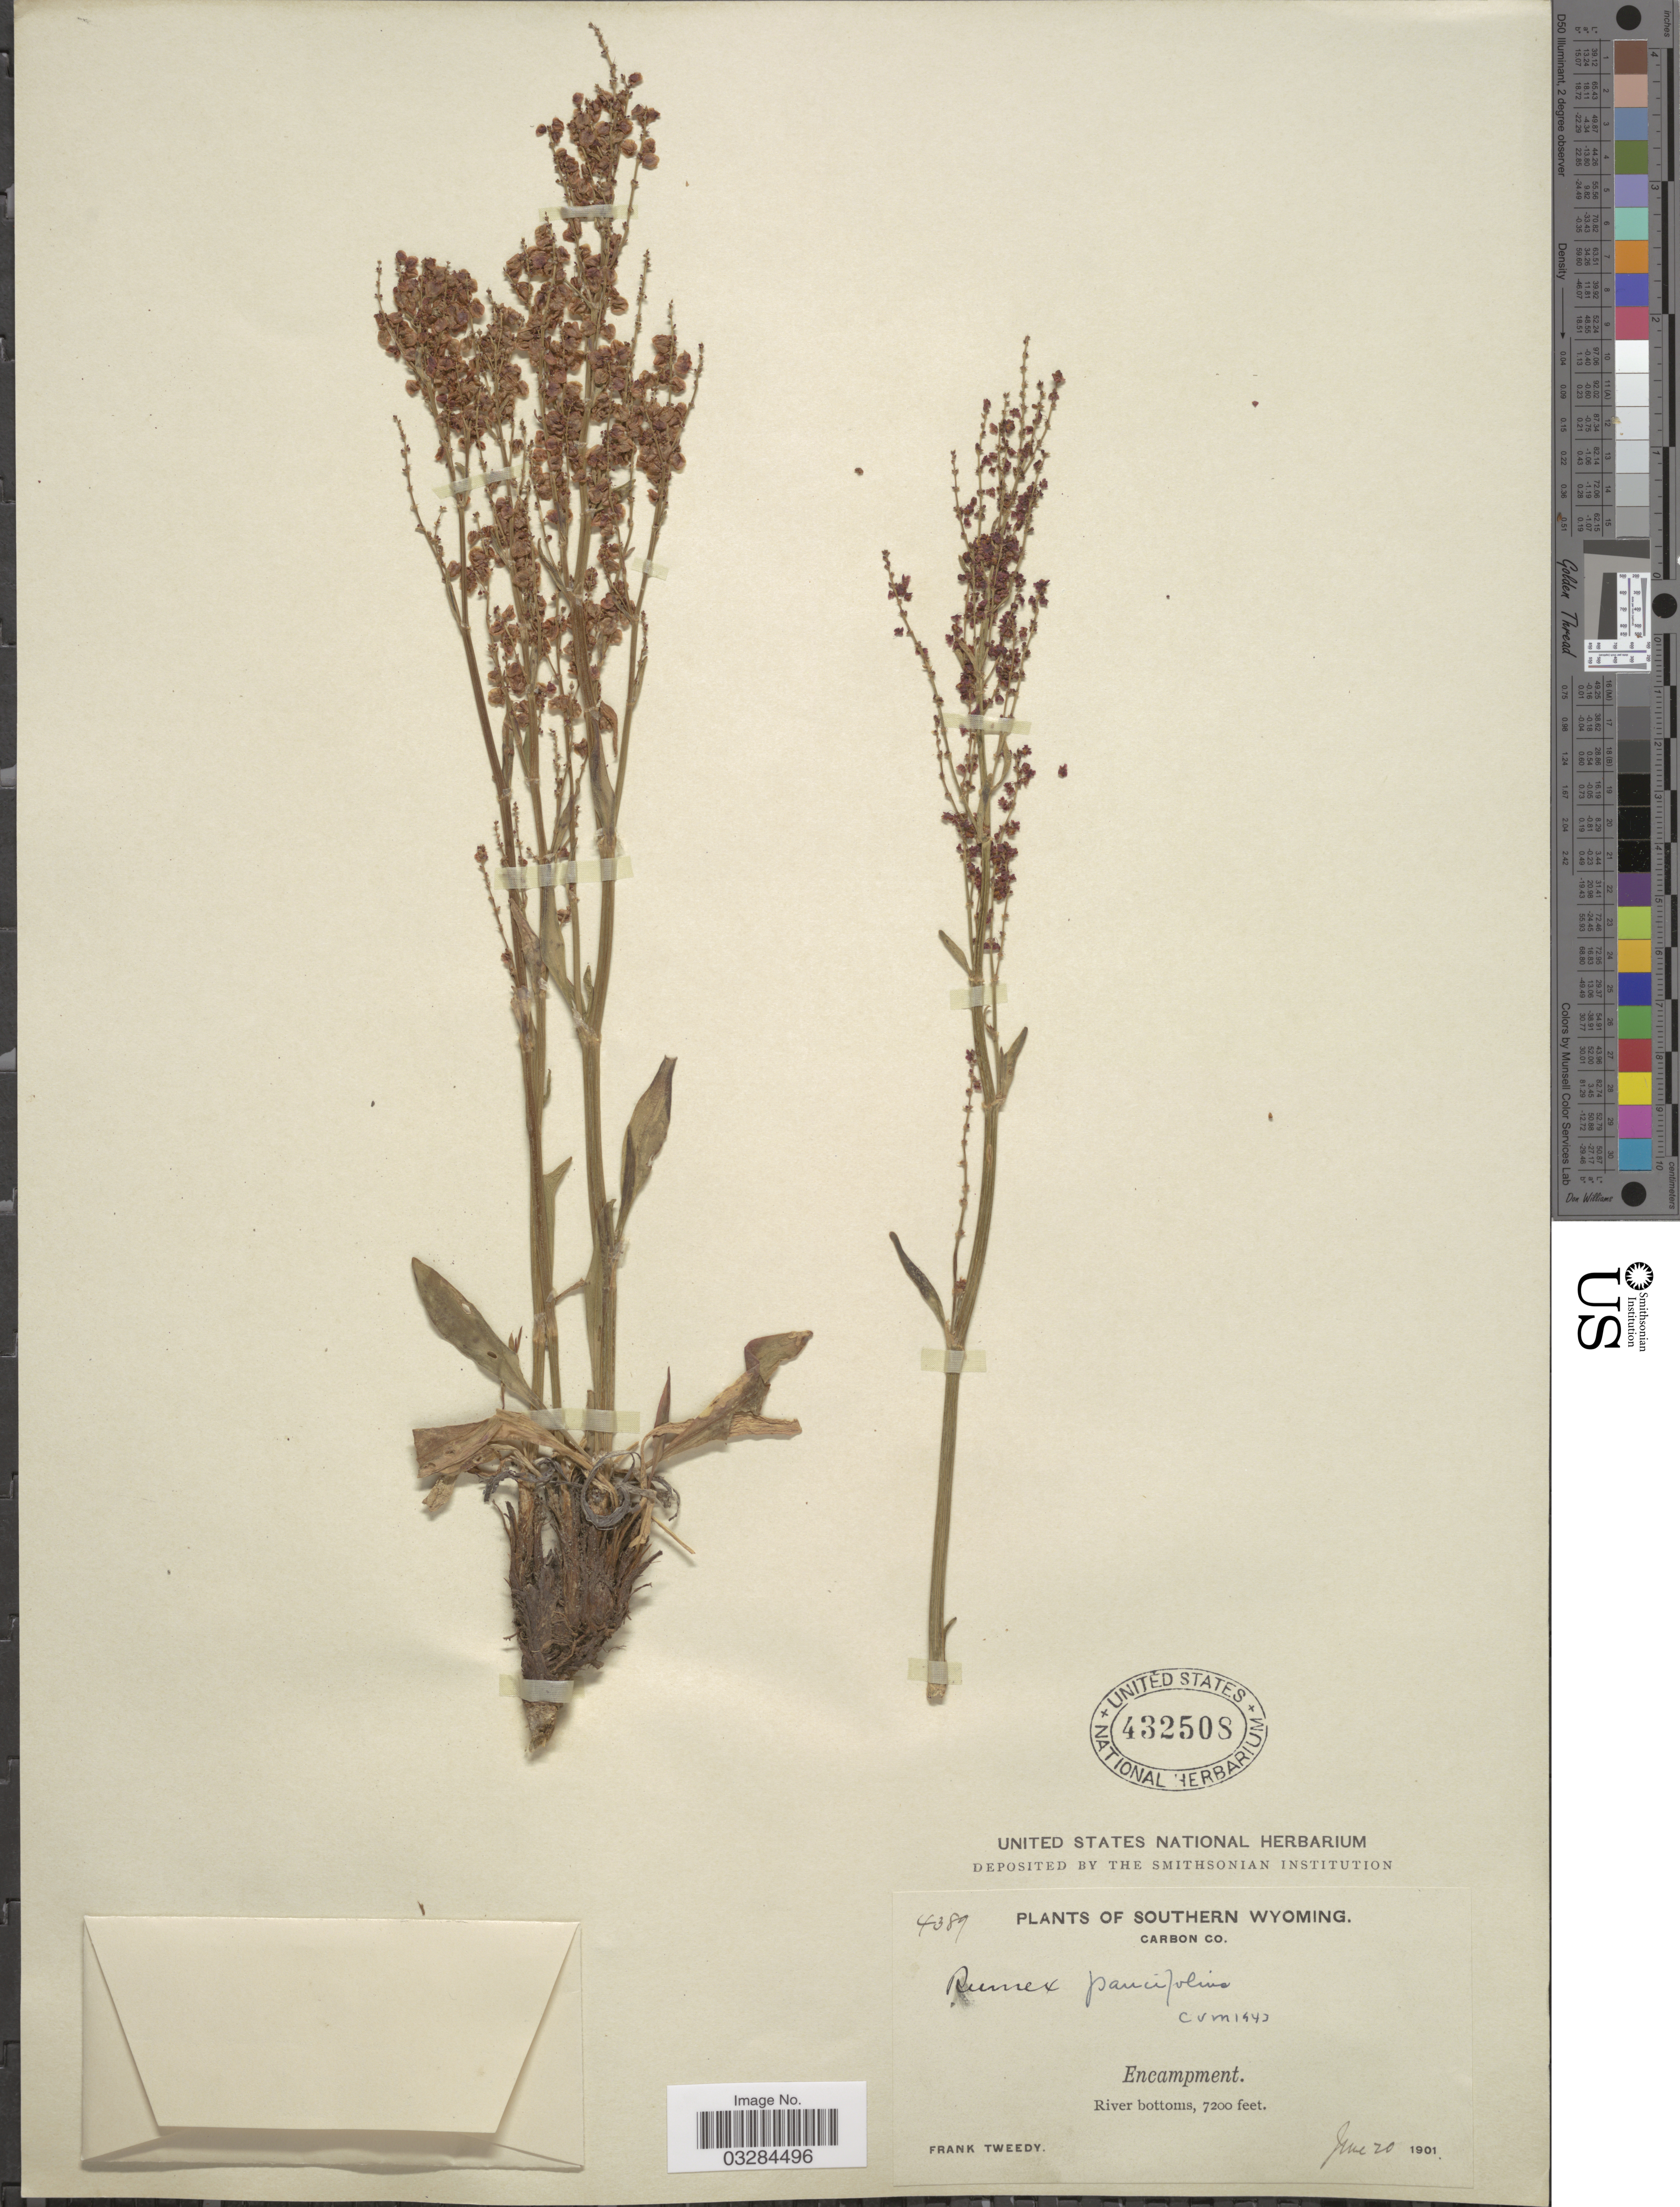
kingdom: Plantae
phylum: Tracheophyta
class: Magnoliopsida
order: Caryophyllales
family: Polygonaceae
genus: Rumex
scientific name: Rumex paucifolius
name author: Nutt.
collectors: F. Tweedy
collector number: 4389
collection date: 1901-06-20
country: United States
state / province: Wyoming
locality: Southern Wyoming, Carbon Co., Encampment. River bottoms.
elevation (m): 2195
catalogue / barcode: US 432508